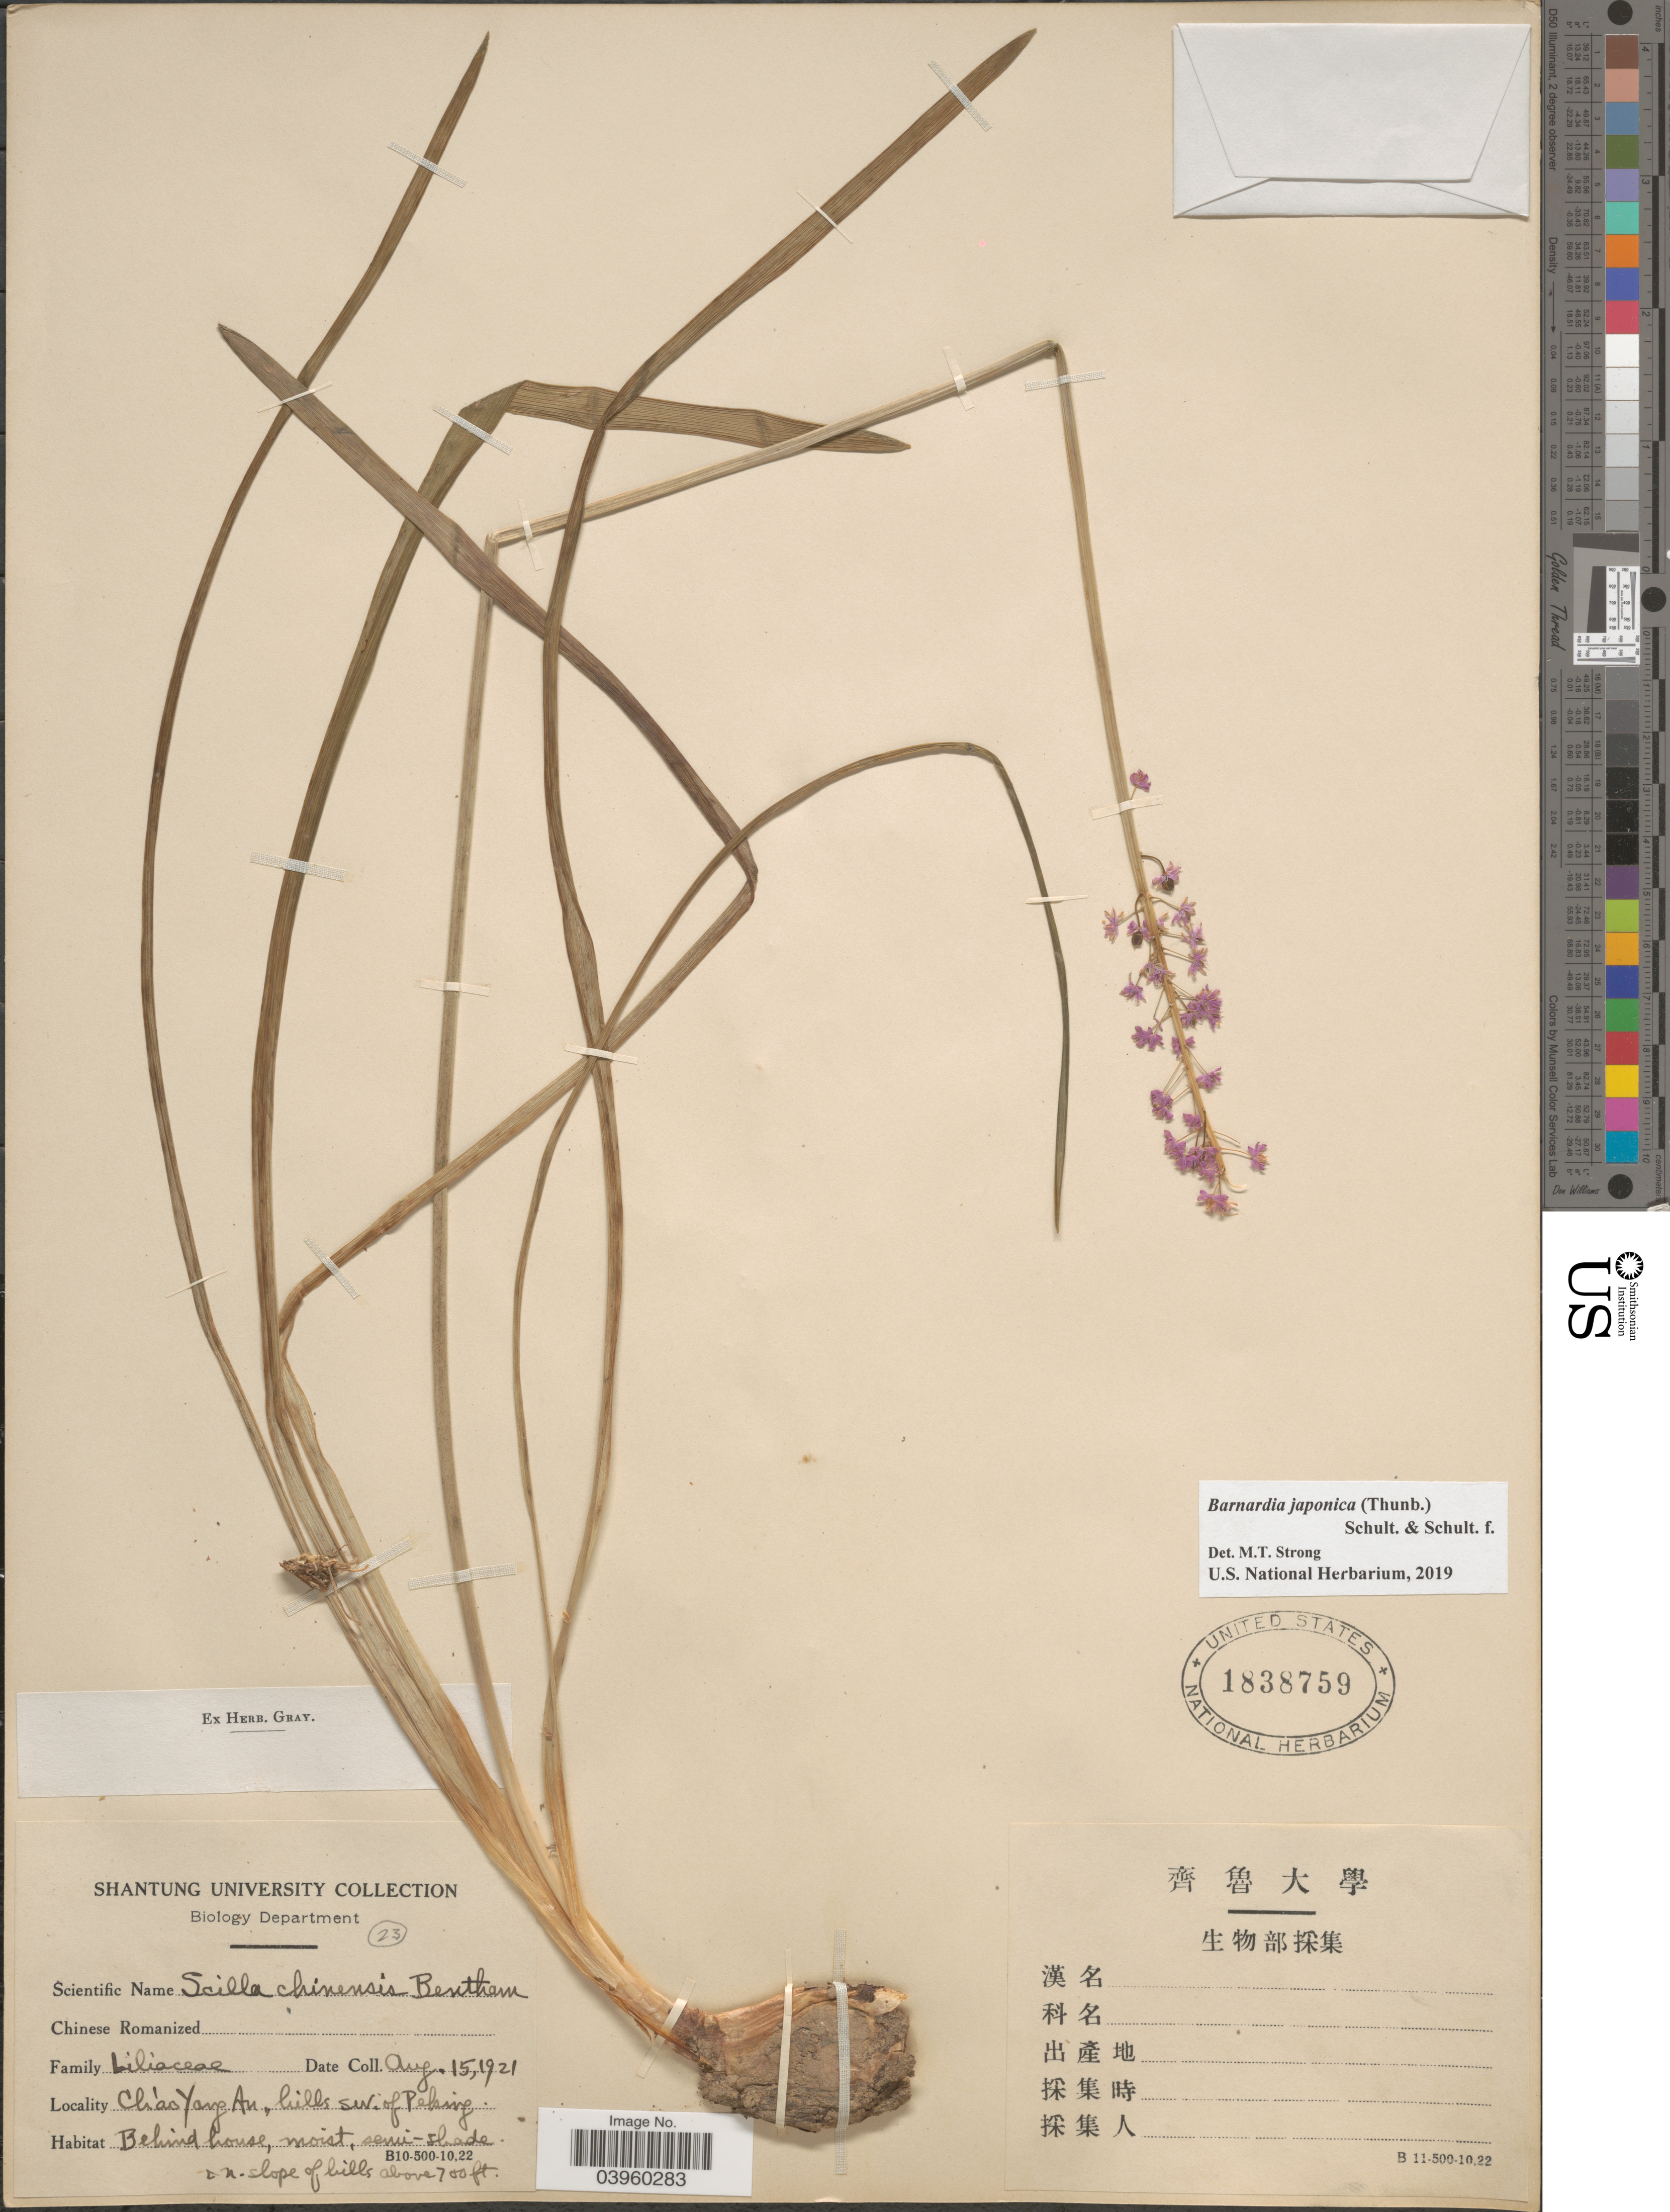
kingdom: Plantae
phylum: Tracheophyta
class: Liliopsida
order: Asparagales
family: Asparagaceae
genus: Barnardia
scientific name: Barnardia japonica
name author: (Thunb.) Schult. & Schult. f.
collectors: Shantung University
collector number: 23?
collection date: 1921-08-15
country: China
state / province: Beijing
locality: Chi'ao Yang An, hills SW. of Peking. N. slope of hills.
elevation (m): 213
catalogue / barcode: US 1838759